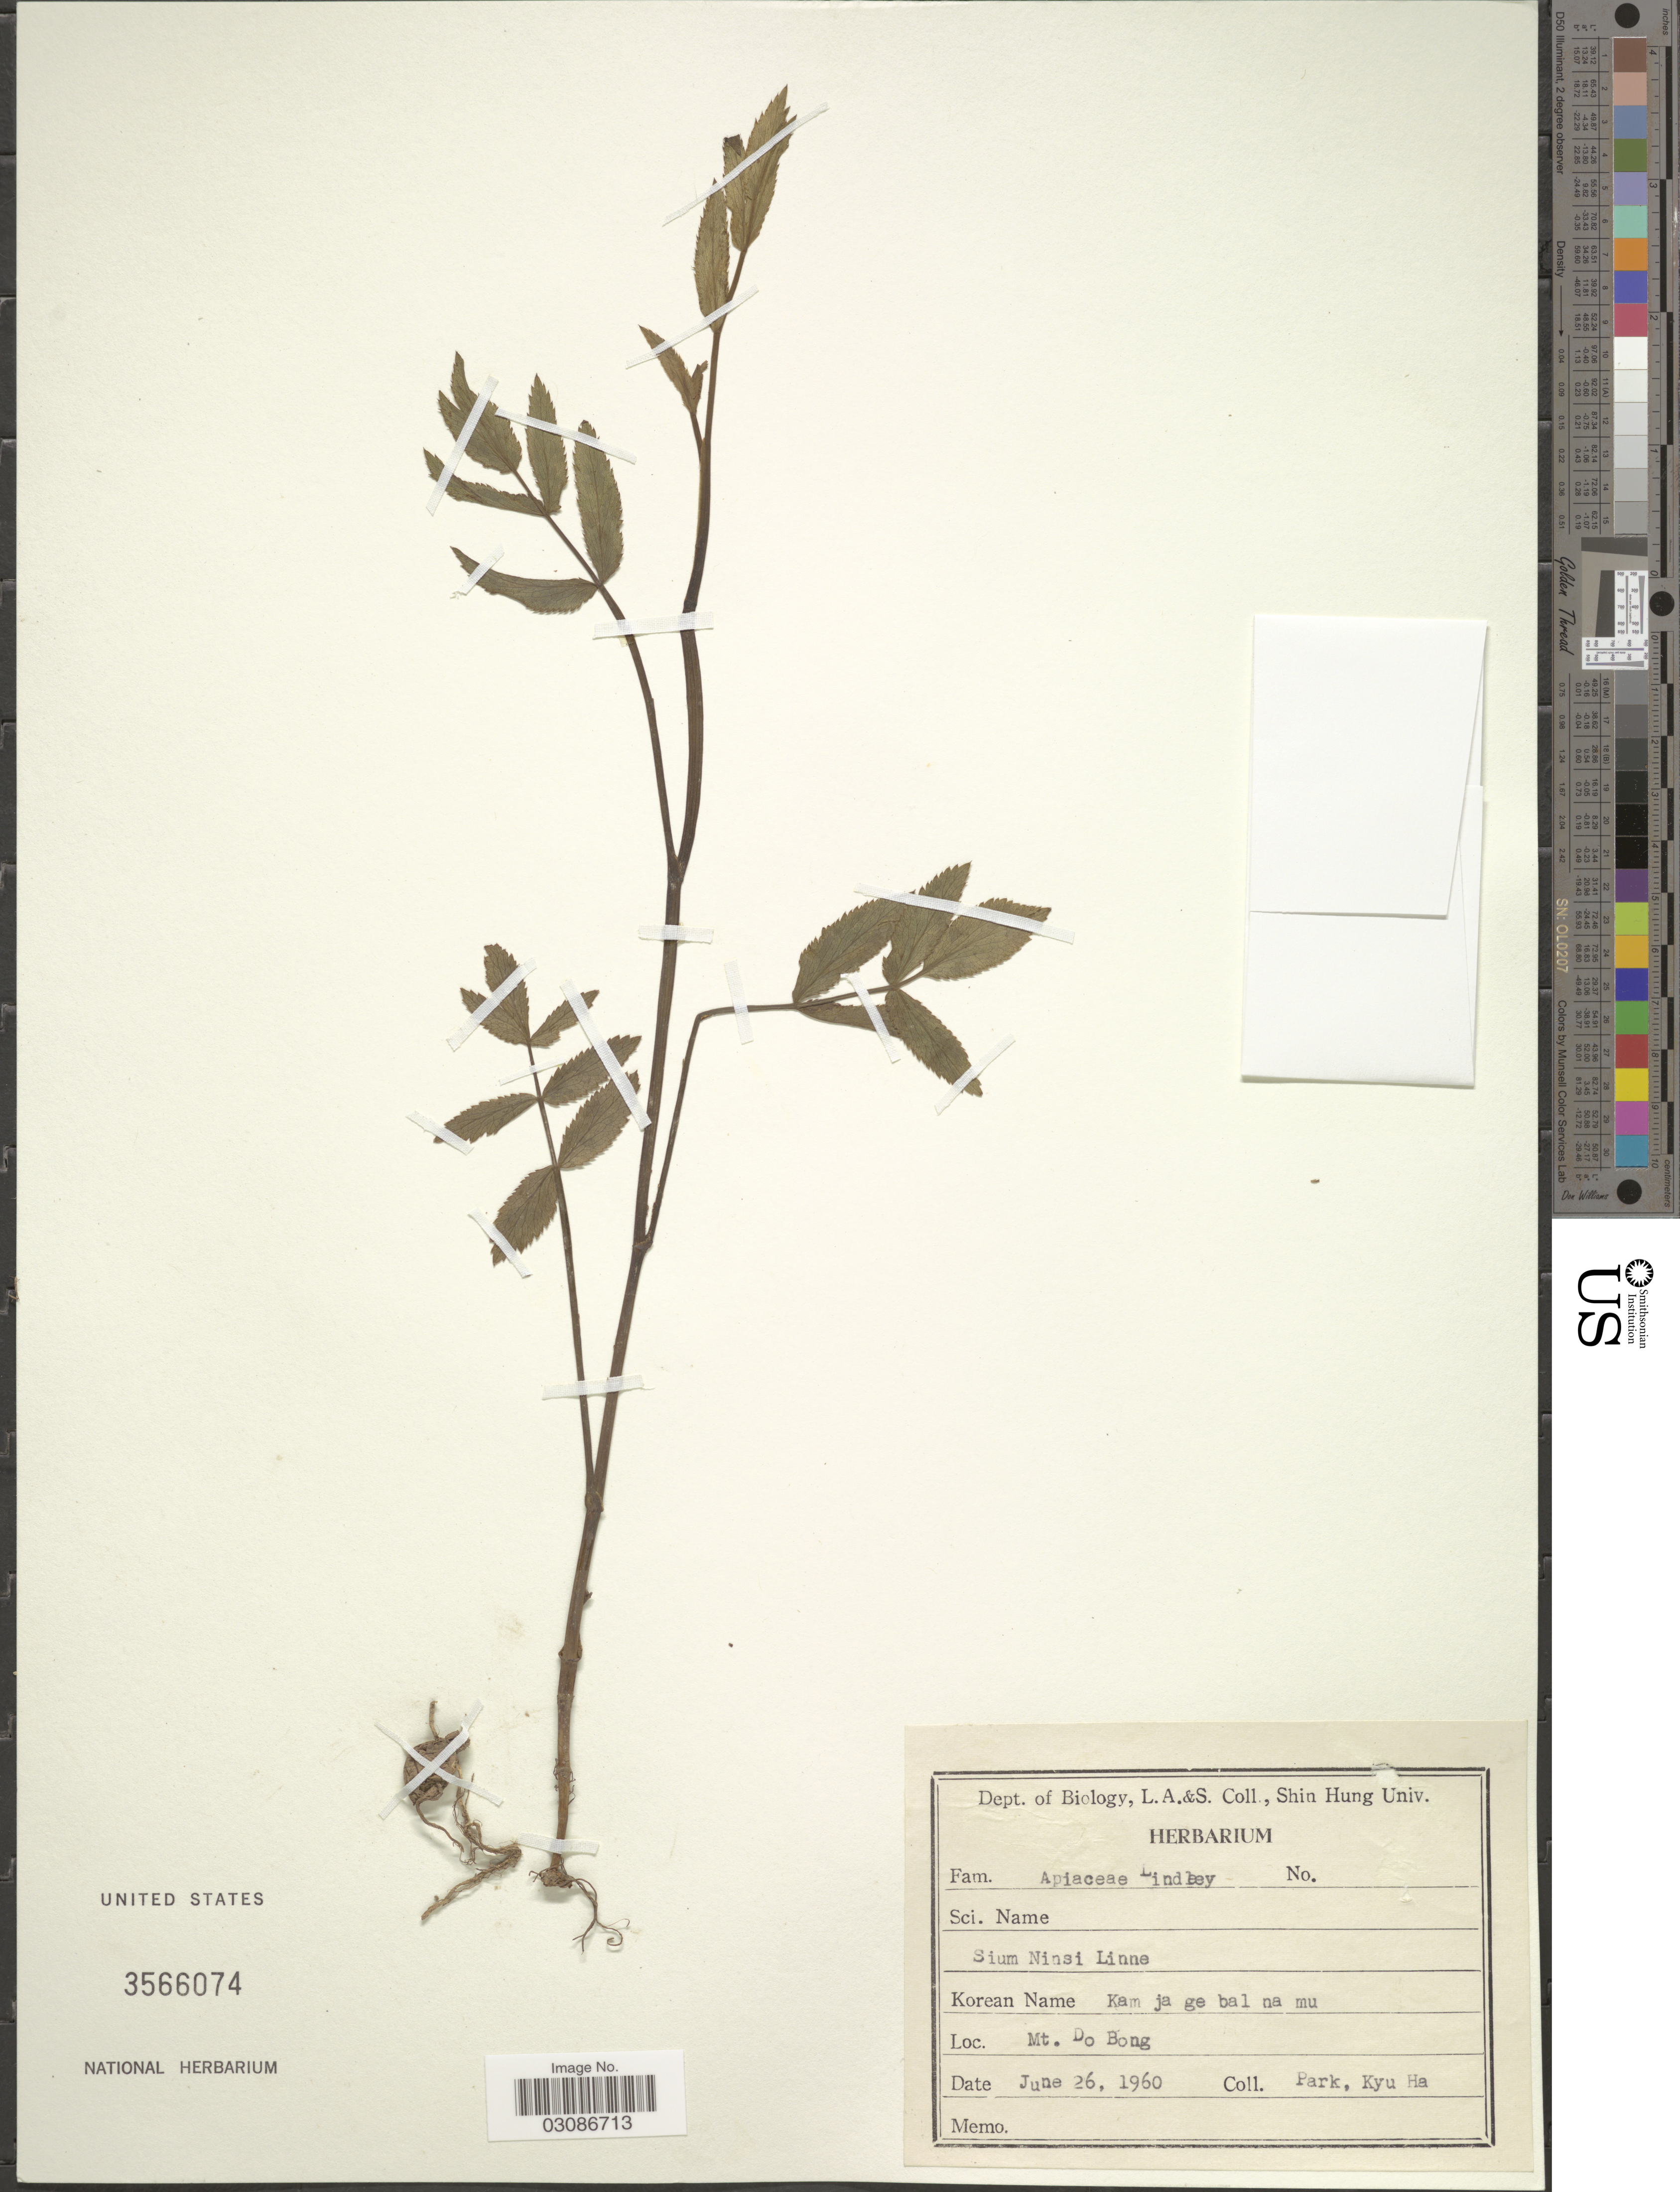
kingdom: Plantae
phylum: Tracheophyta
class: Magnoliopsida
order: Apiales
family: Apiaceae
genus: Sium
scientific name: Sium ninsi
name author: Thunb.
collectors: K. Park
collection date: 1960-06-26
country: South Korea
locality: Mt. Do Bong.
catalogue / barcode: US 3566074